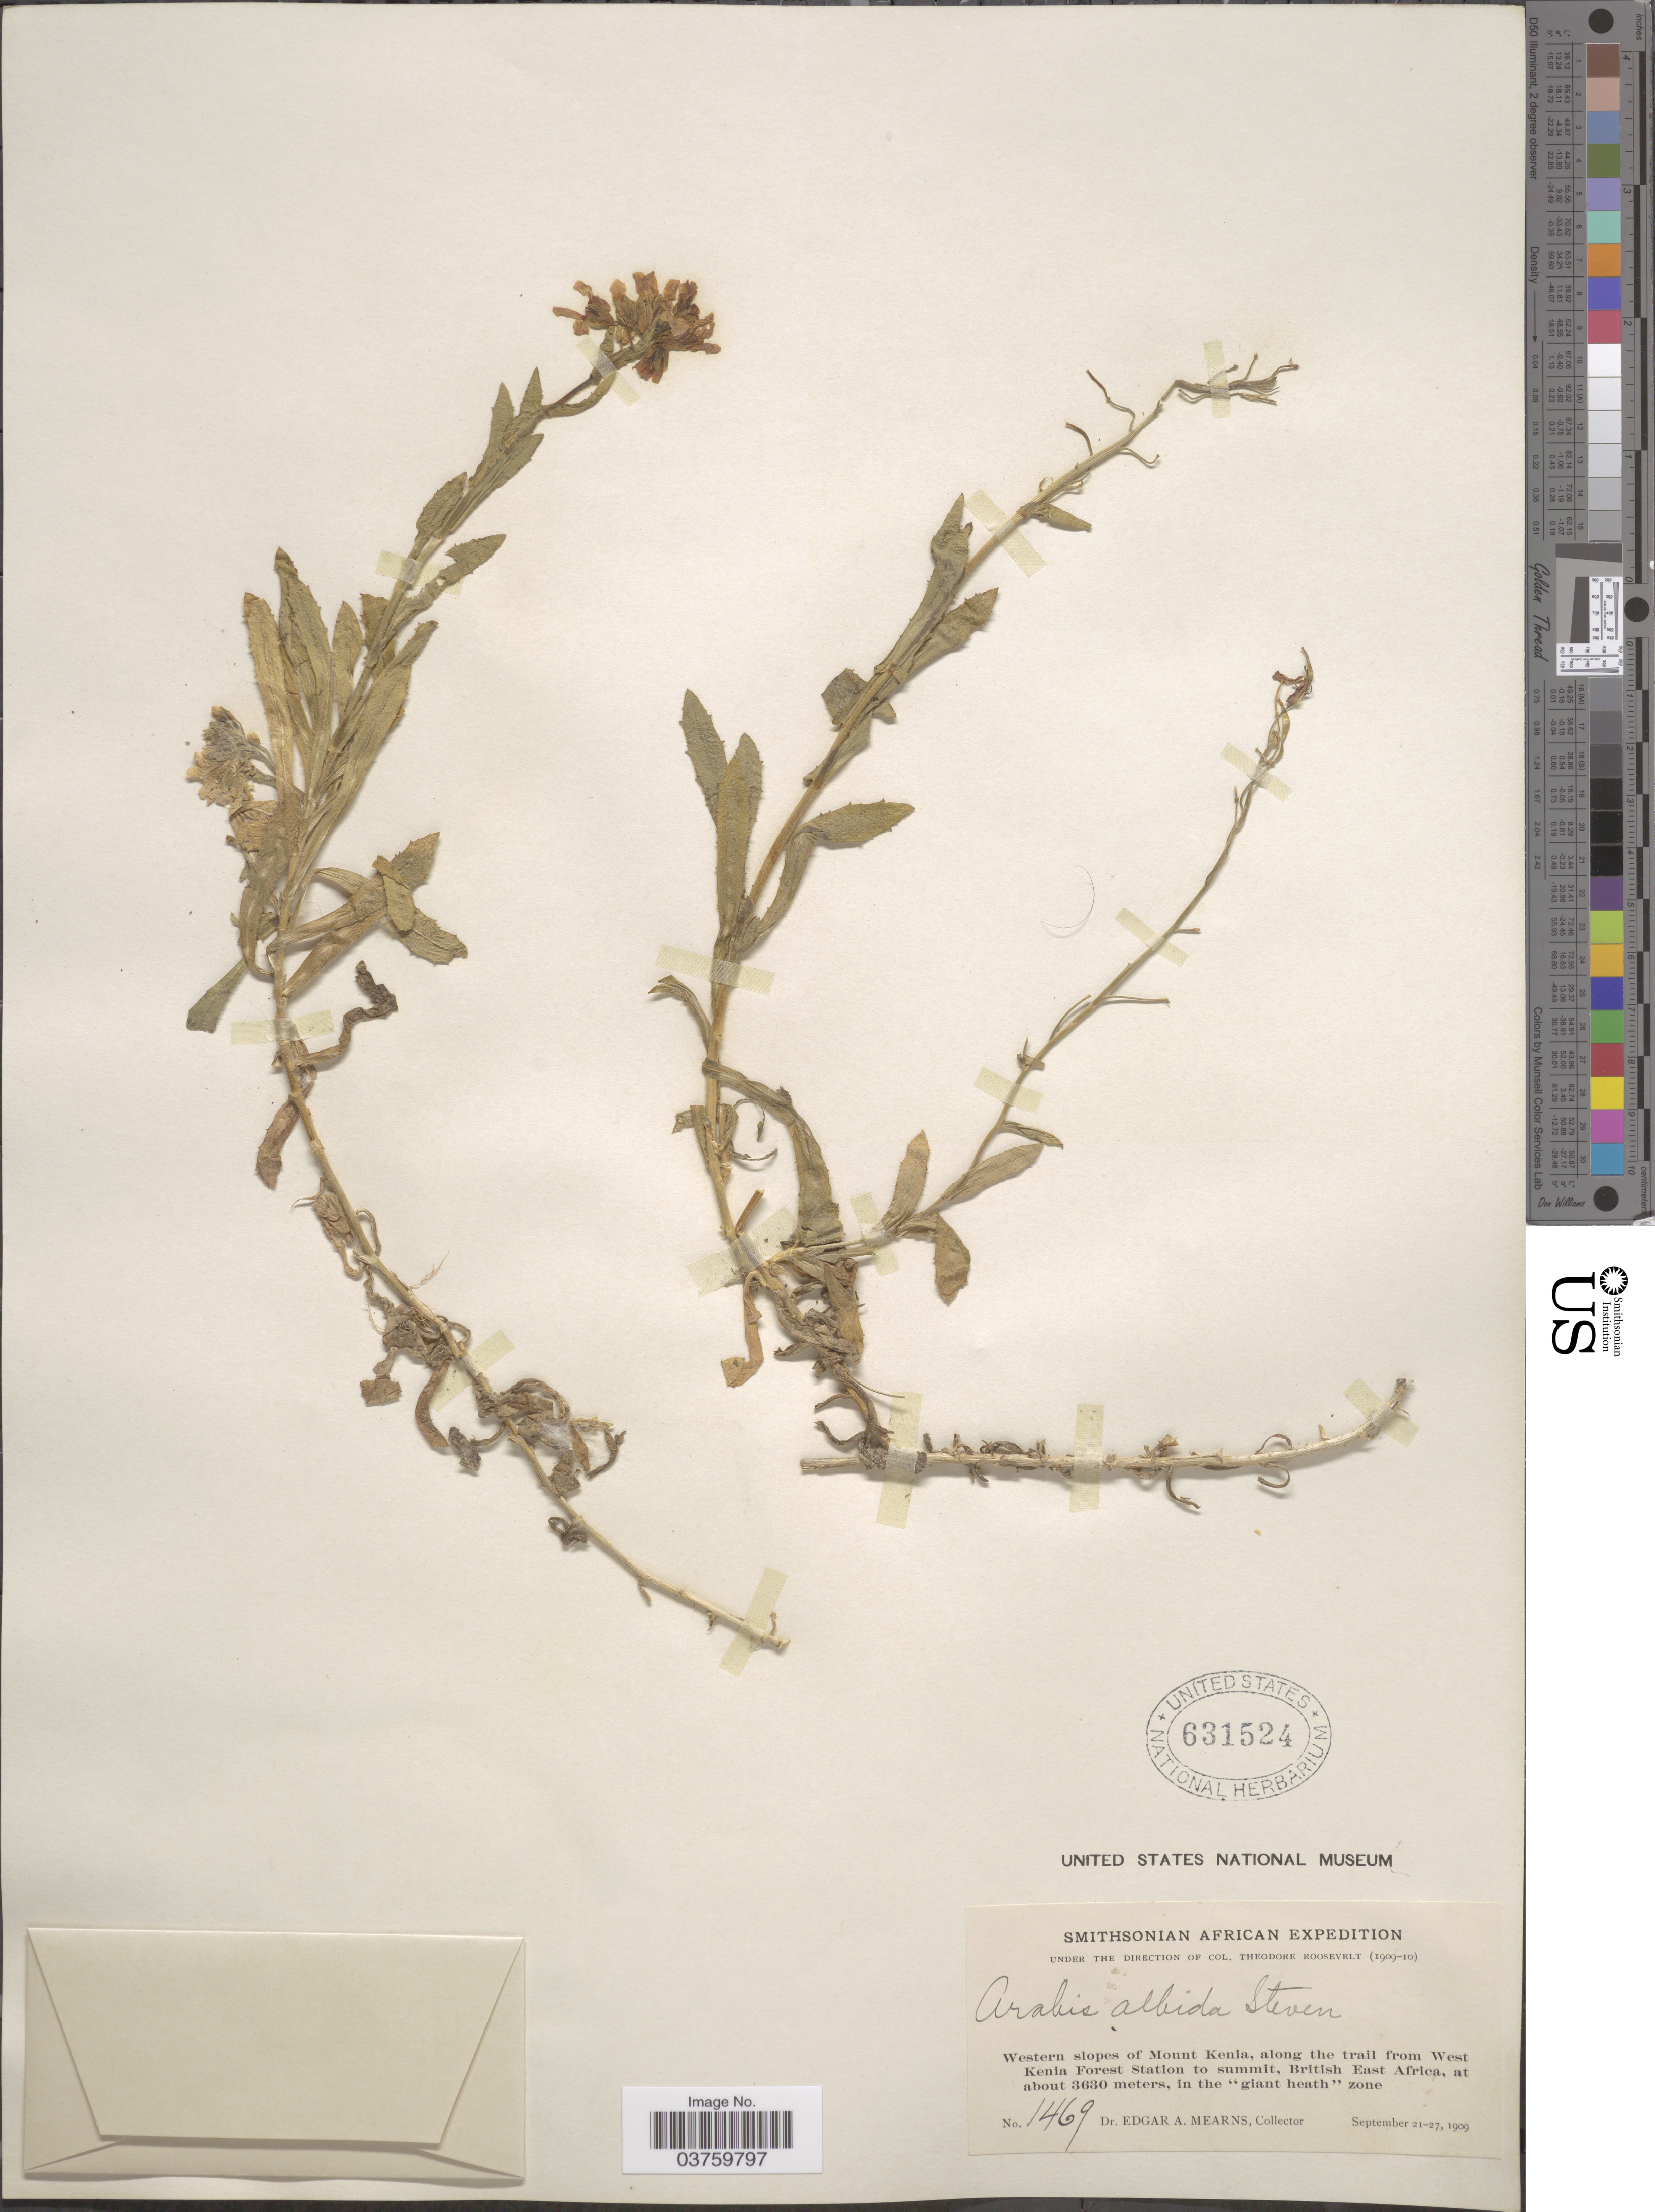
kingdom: Plantae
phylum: Tracheophyta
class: Magnoliopsida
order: Brassicales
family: Brassicaceae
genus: Arabis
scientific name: Arabis albida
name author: Steven ex Fisch.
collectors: E. A. Mearns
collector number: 1469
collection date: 1909-09-21/1909-09-27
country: Kenya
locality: Western slopes of Mount Kenia, along the trail from West Kenia Forest Station to summit, British East Africa, in the "giant heath" zone.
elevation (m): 3630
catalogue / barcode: US 631524